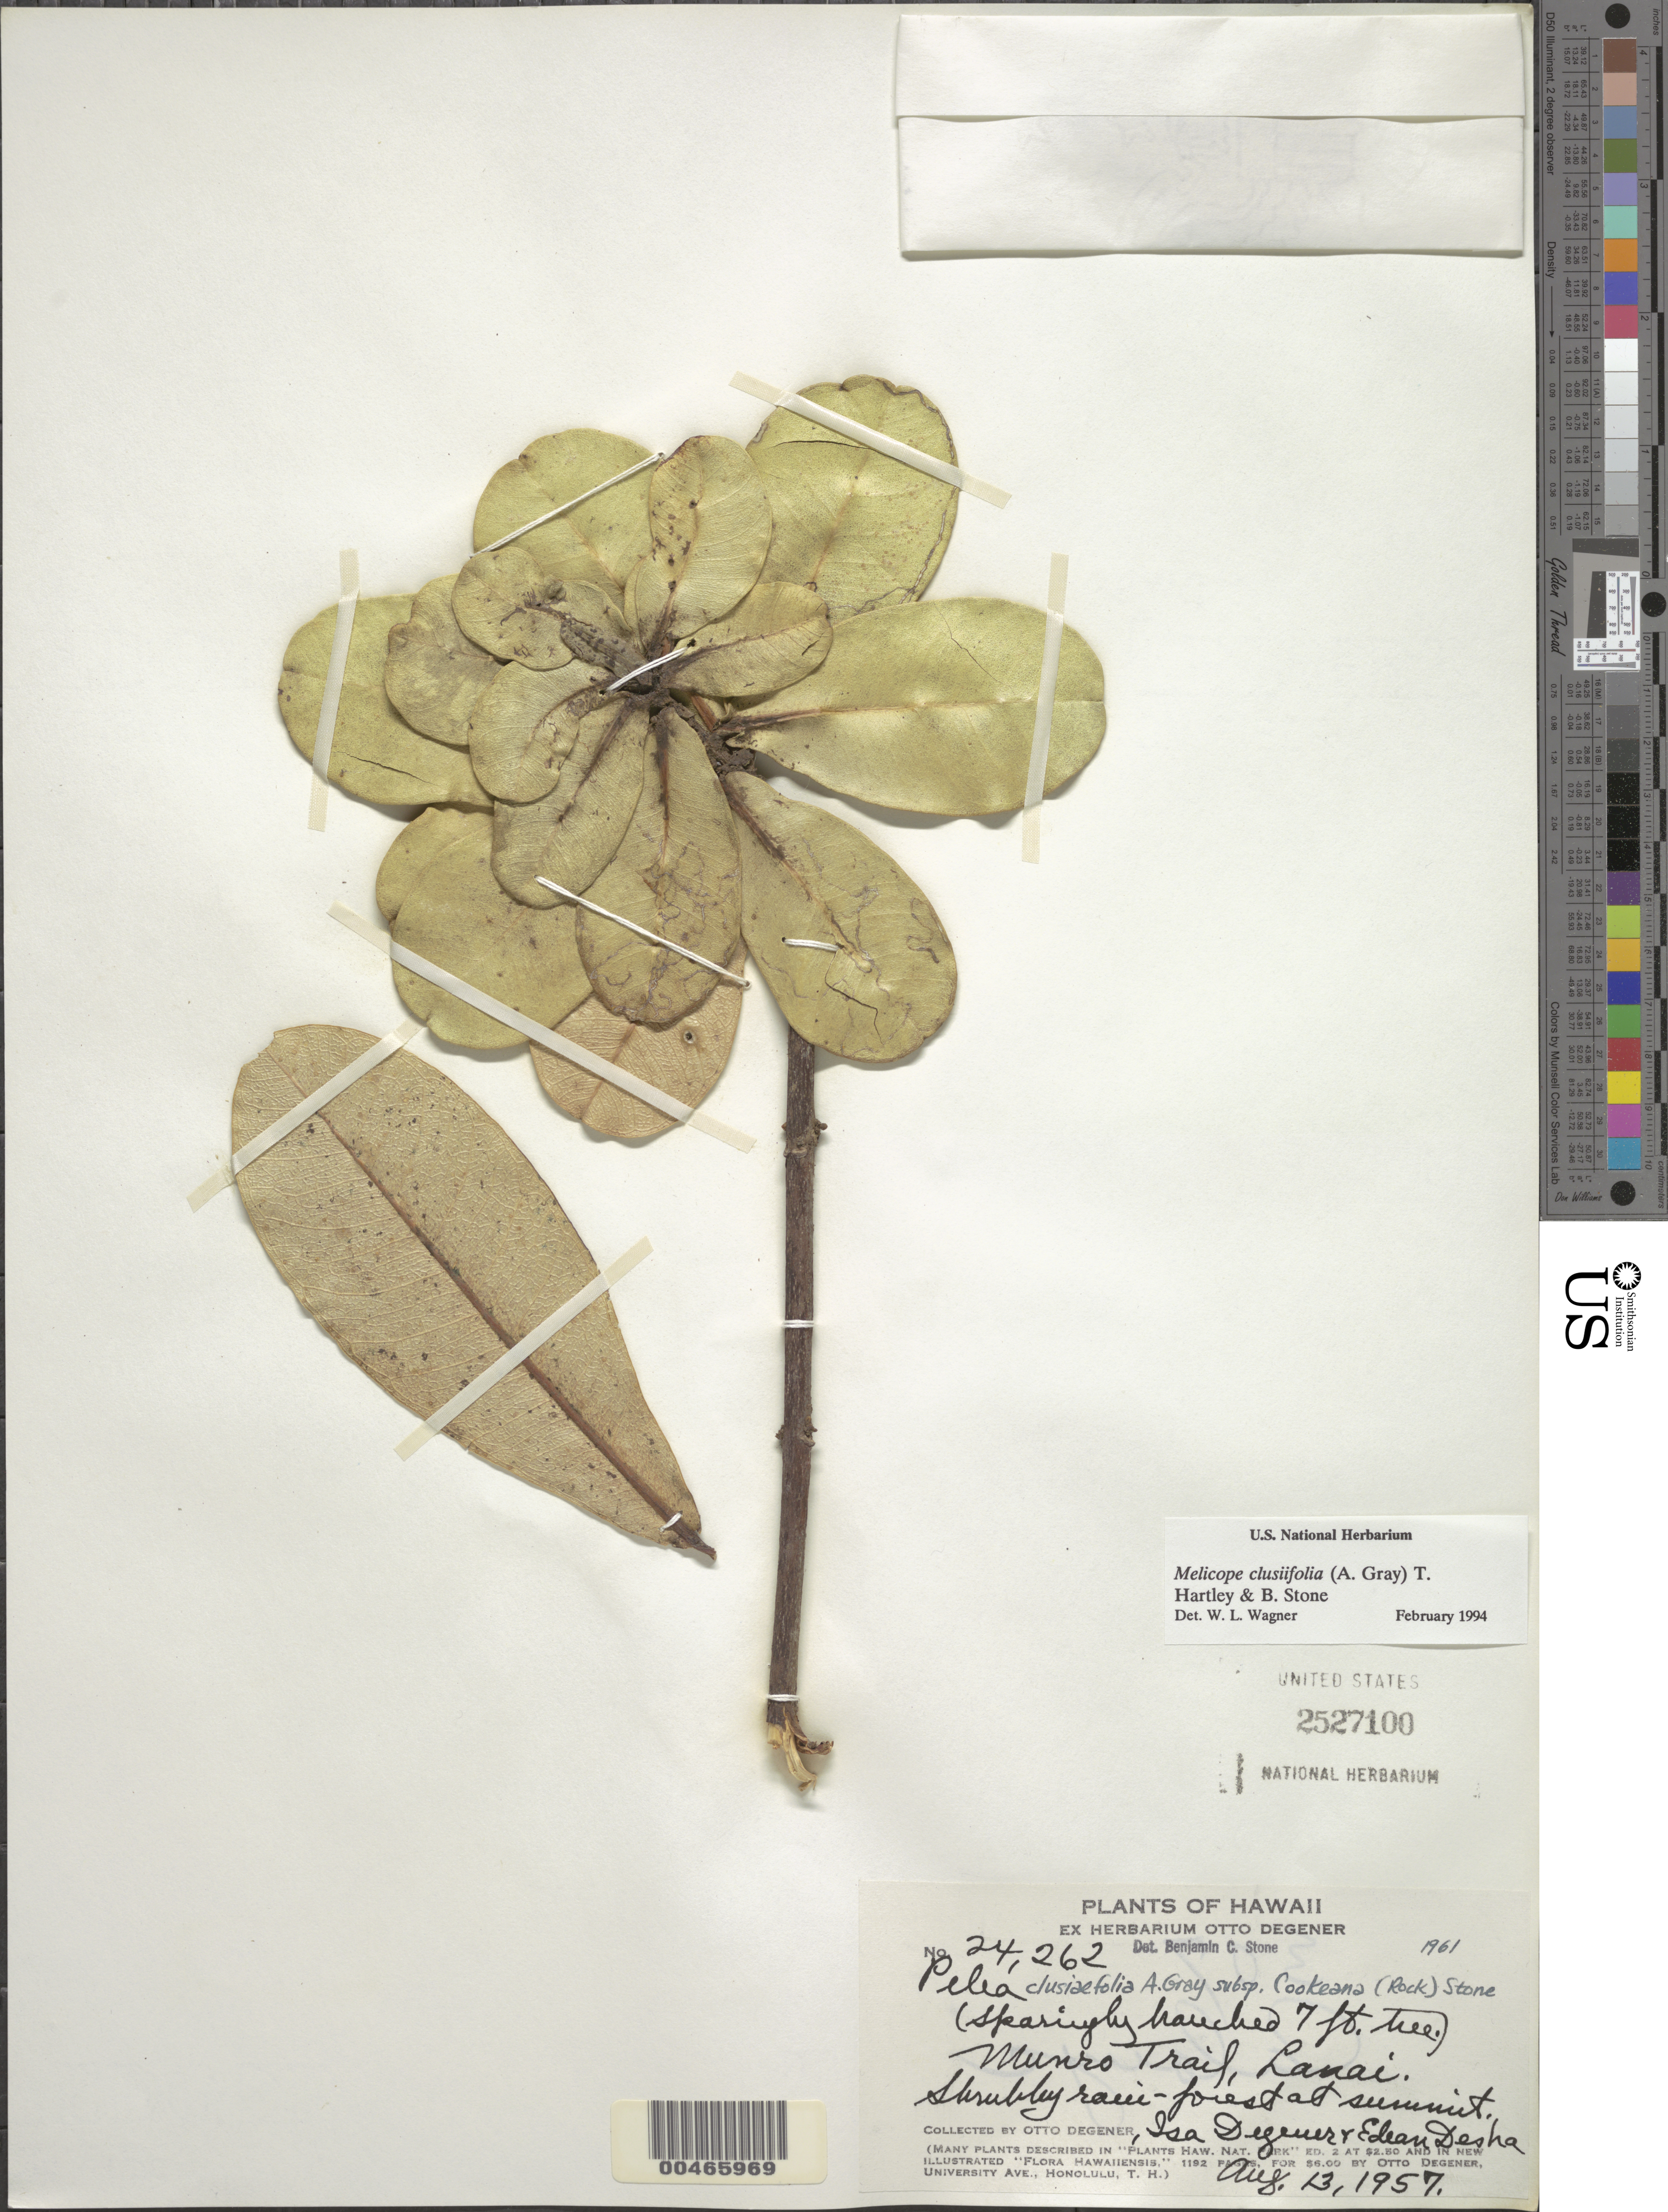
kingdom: Plantae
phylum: Tracheophyta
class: Magnoliopsida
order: Sapindales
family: Rutaceae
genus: Melicope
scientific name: Melicope clusiifolia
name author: (A. Gray) T.G. Hartley & B.C. Stone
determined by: Wagner, W. L., (BOT), Smithsonian Institution - National Museum of Natural History (UNITED STATES)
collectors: O. Degener, I. Degener & E. Desha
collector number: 24262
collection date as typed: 13 Aug 1957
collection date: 1957-08-13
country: United States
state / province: Hawaii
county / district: Maui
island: Lana'i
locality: Munro Trail, at summit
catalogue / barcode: US 2527100